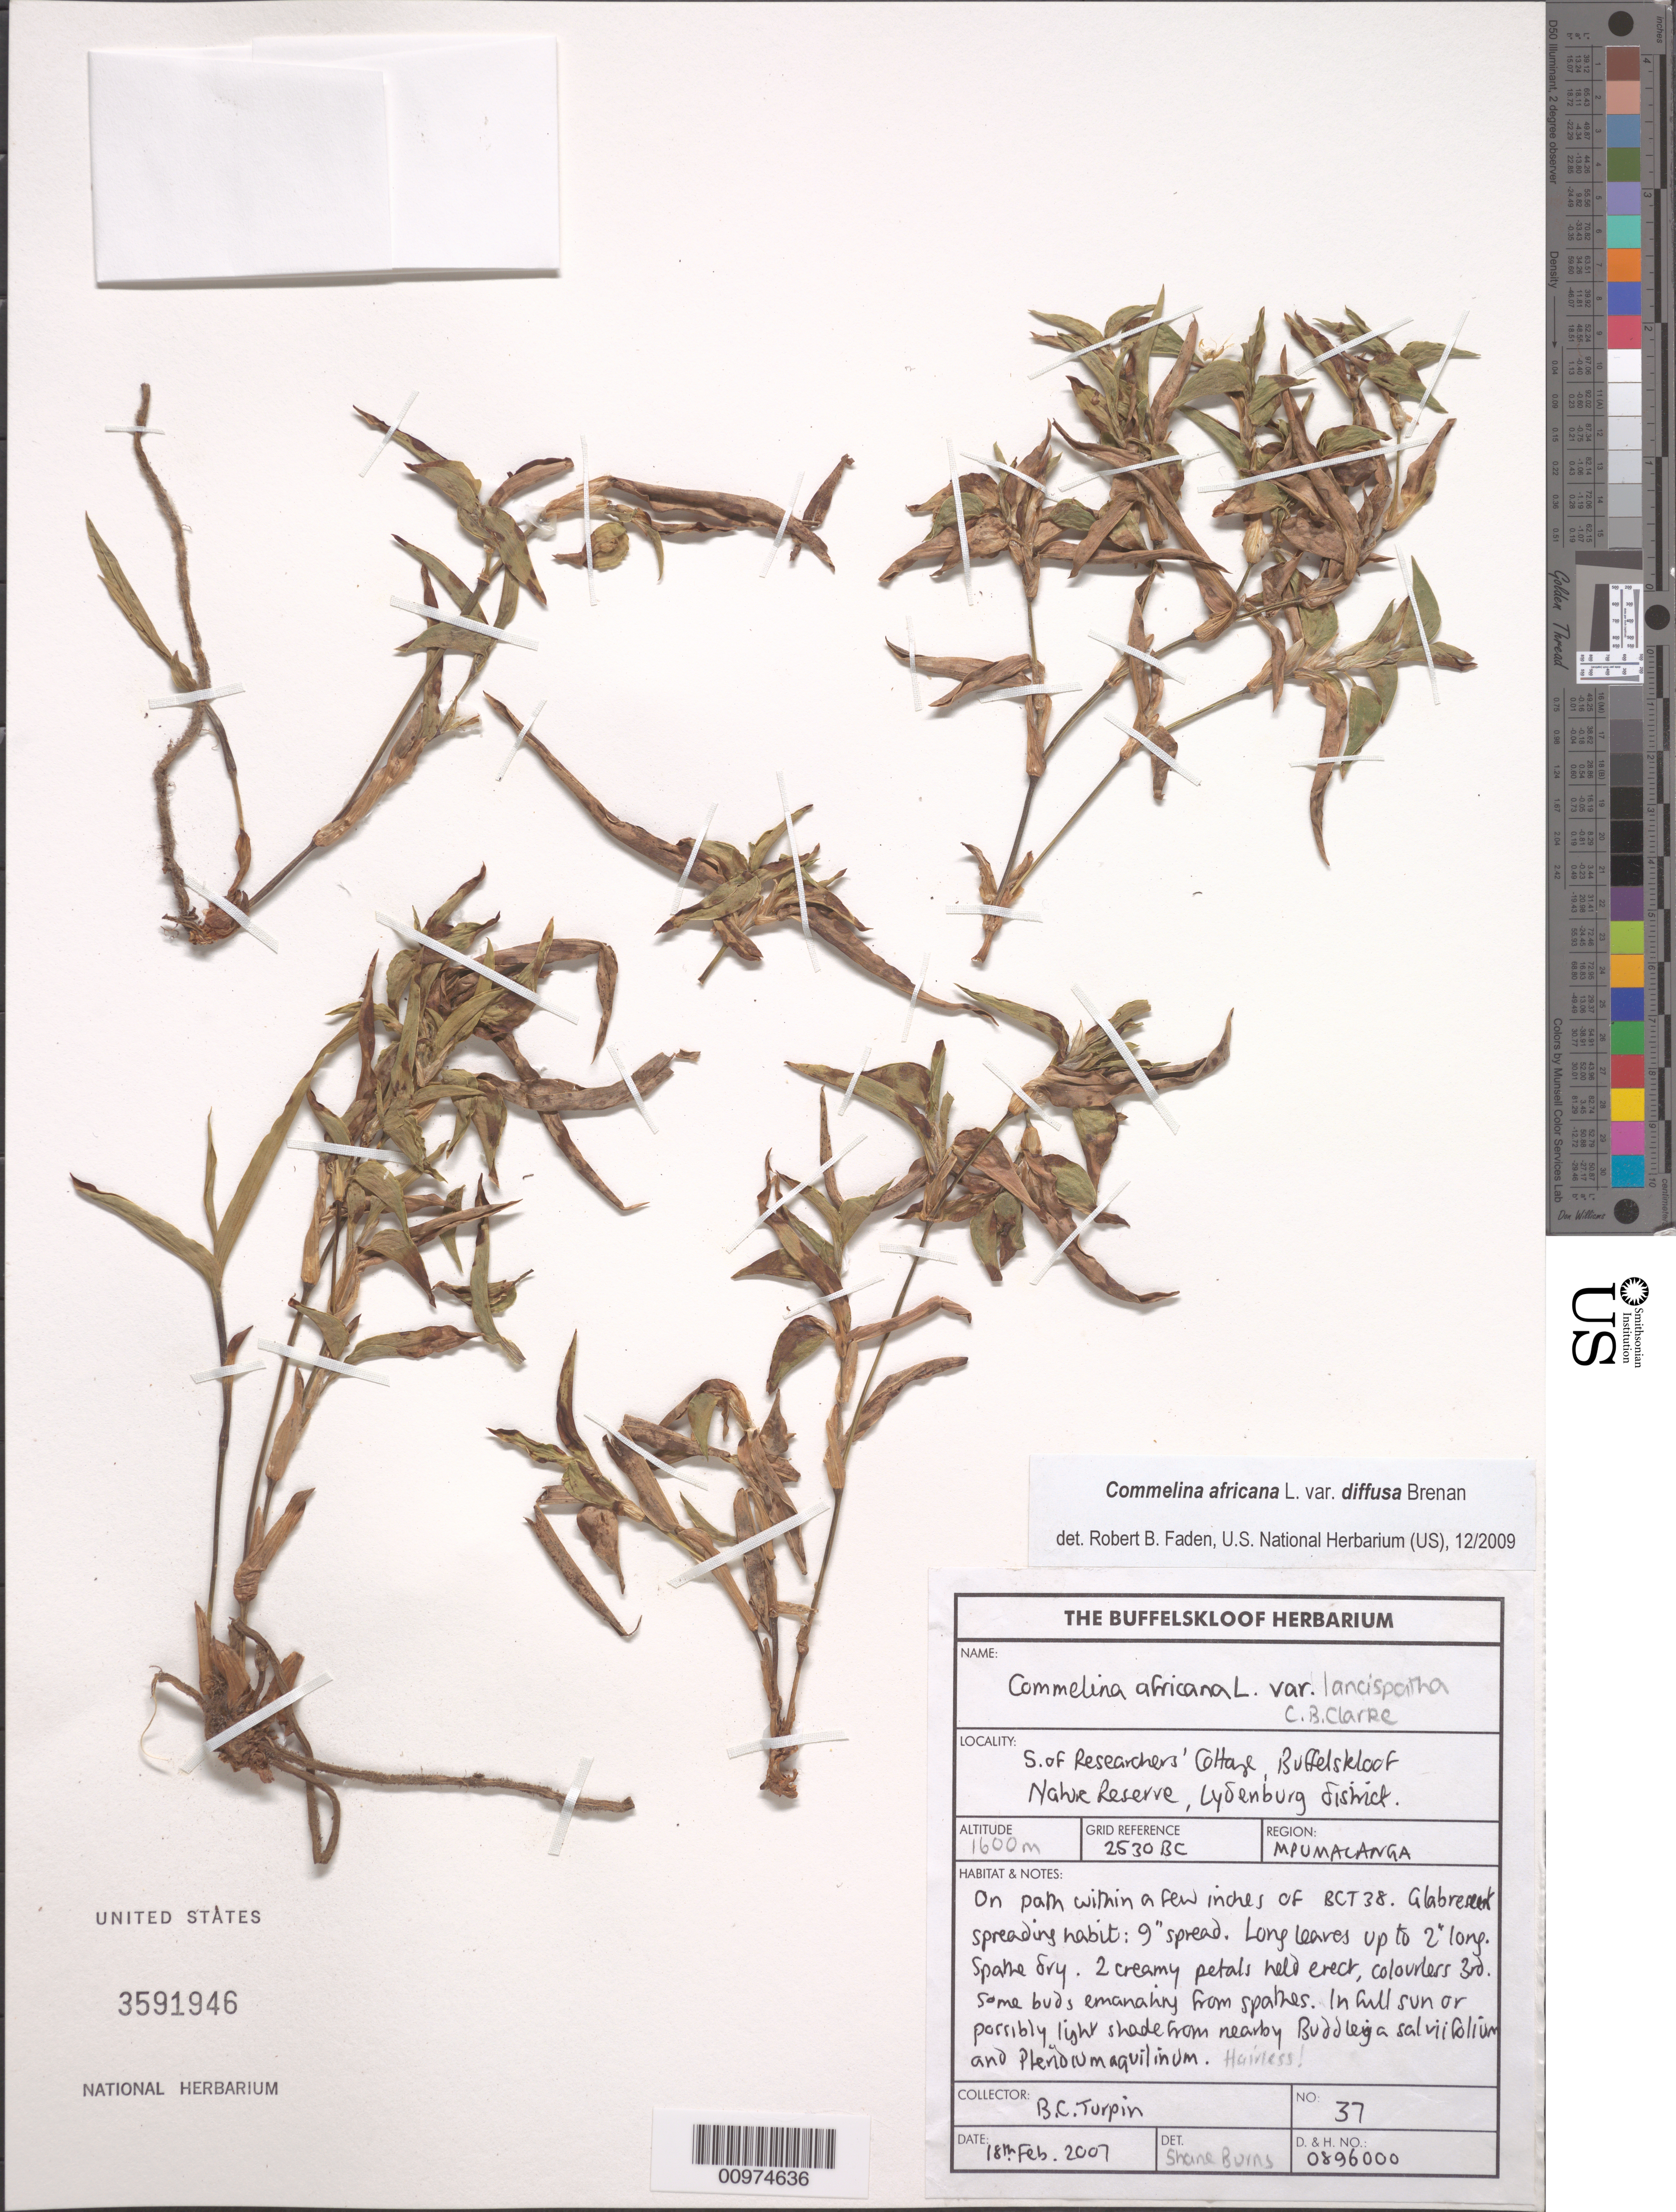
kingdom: Plantae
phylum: Tracheophyta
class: Liliopsida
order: Commelinales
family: Commelinaceae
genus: Commelina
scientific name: Commelina africana var. diffusa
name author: Brenan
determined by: Faden, Robert B., (US), Smithsonian Institution - National Museum of Natural History (UNITED STATES)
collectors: B. C. Turpin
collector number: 37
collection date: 2007-02-18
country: South Africa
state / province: Mpumalanga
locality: Tranvaal. Lydenburg. S of Researchers' Cottage, Buffelskloof Nature Reserve.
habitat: In full sun or possibly light shade from nearby Buddlega salviifolium and Pteridium aquilinum. Hairless!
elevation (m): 1600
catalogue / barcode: US 3591946